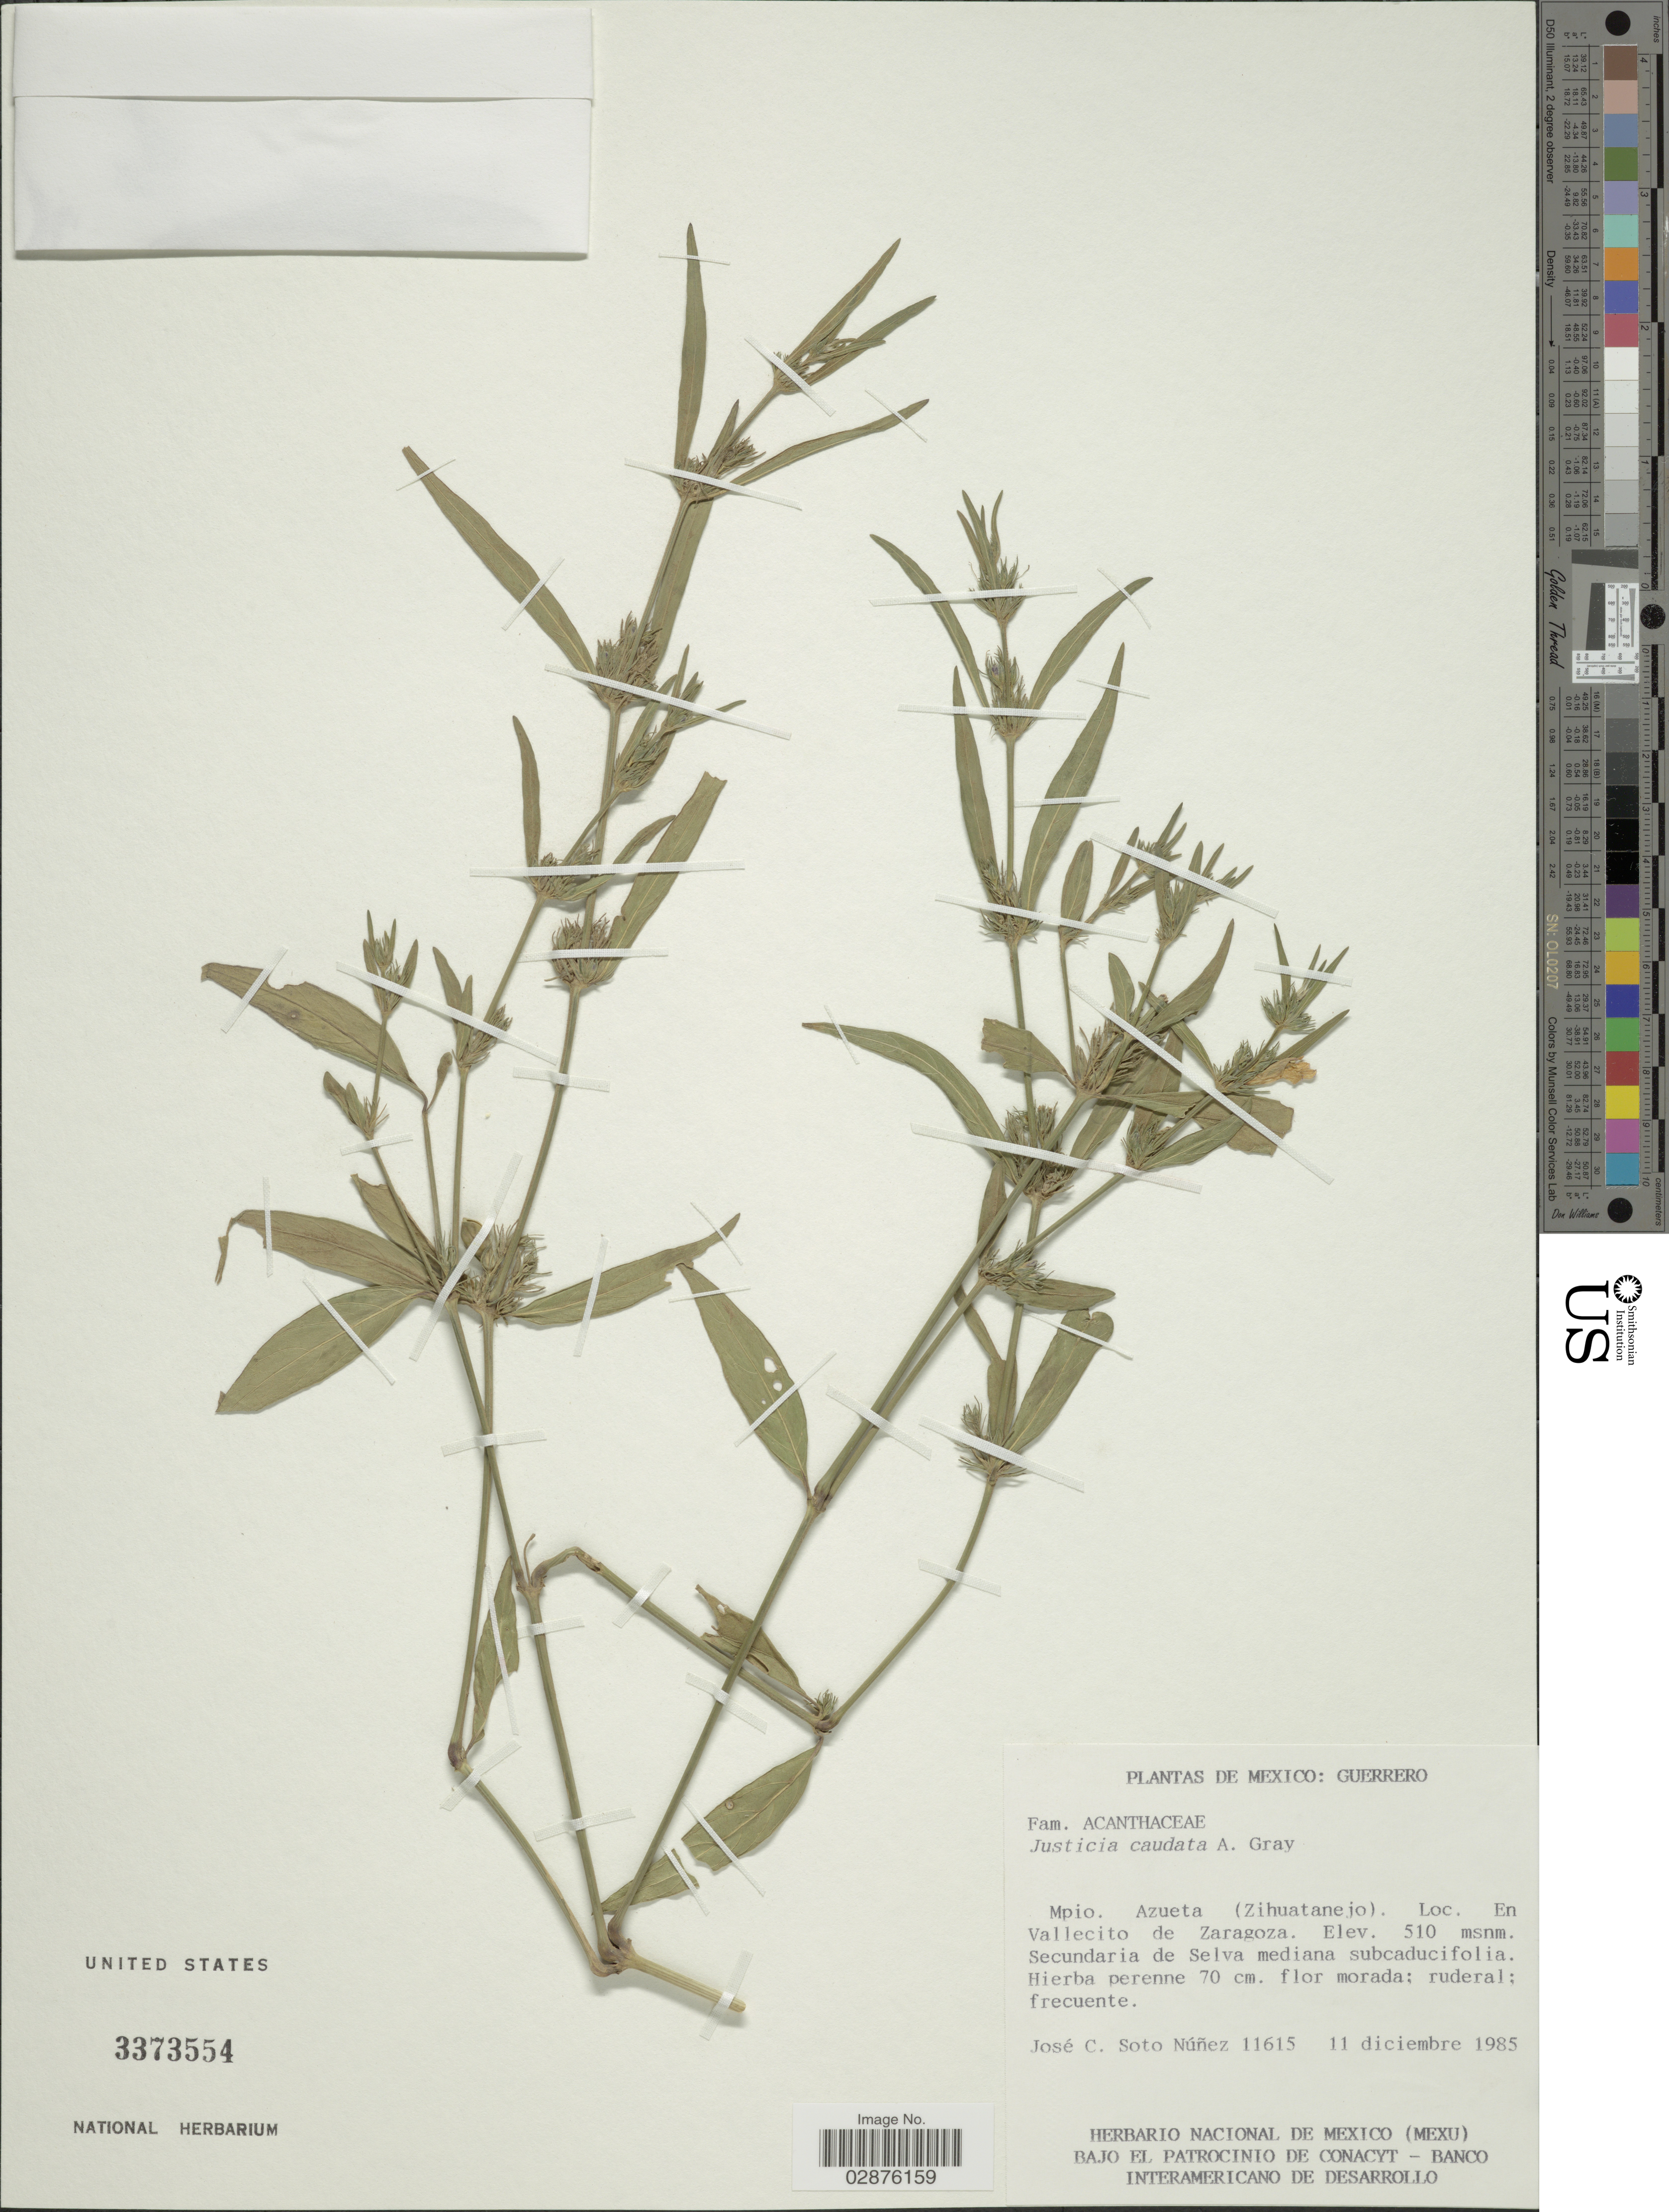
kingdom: Plantae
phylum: Tracheophyta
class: Magnoliopsida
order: Lamiales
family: Acanthaceae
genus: Justicia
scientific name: Justicia caudata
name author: A. Gray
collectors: J. Soto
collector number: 11615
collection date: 1985-12-11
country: Mexico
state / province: Guerrero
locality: Mpio. Azueta (Zihuatanejo). En Vallecito de Zaragoza.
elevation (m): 510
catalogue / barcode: US 3373554